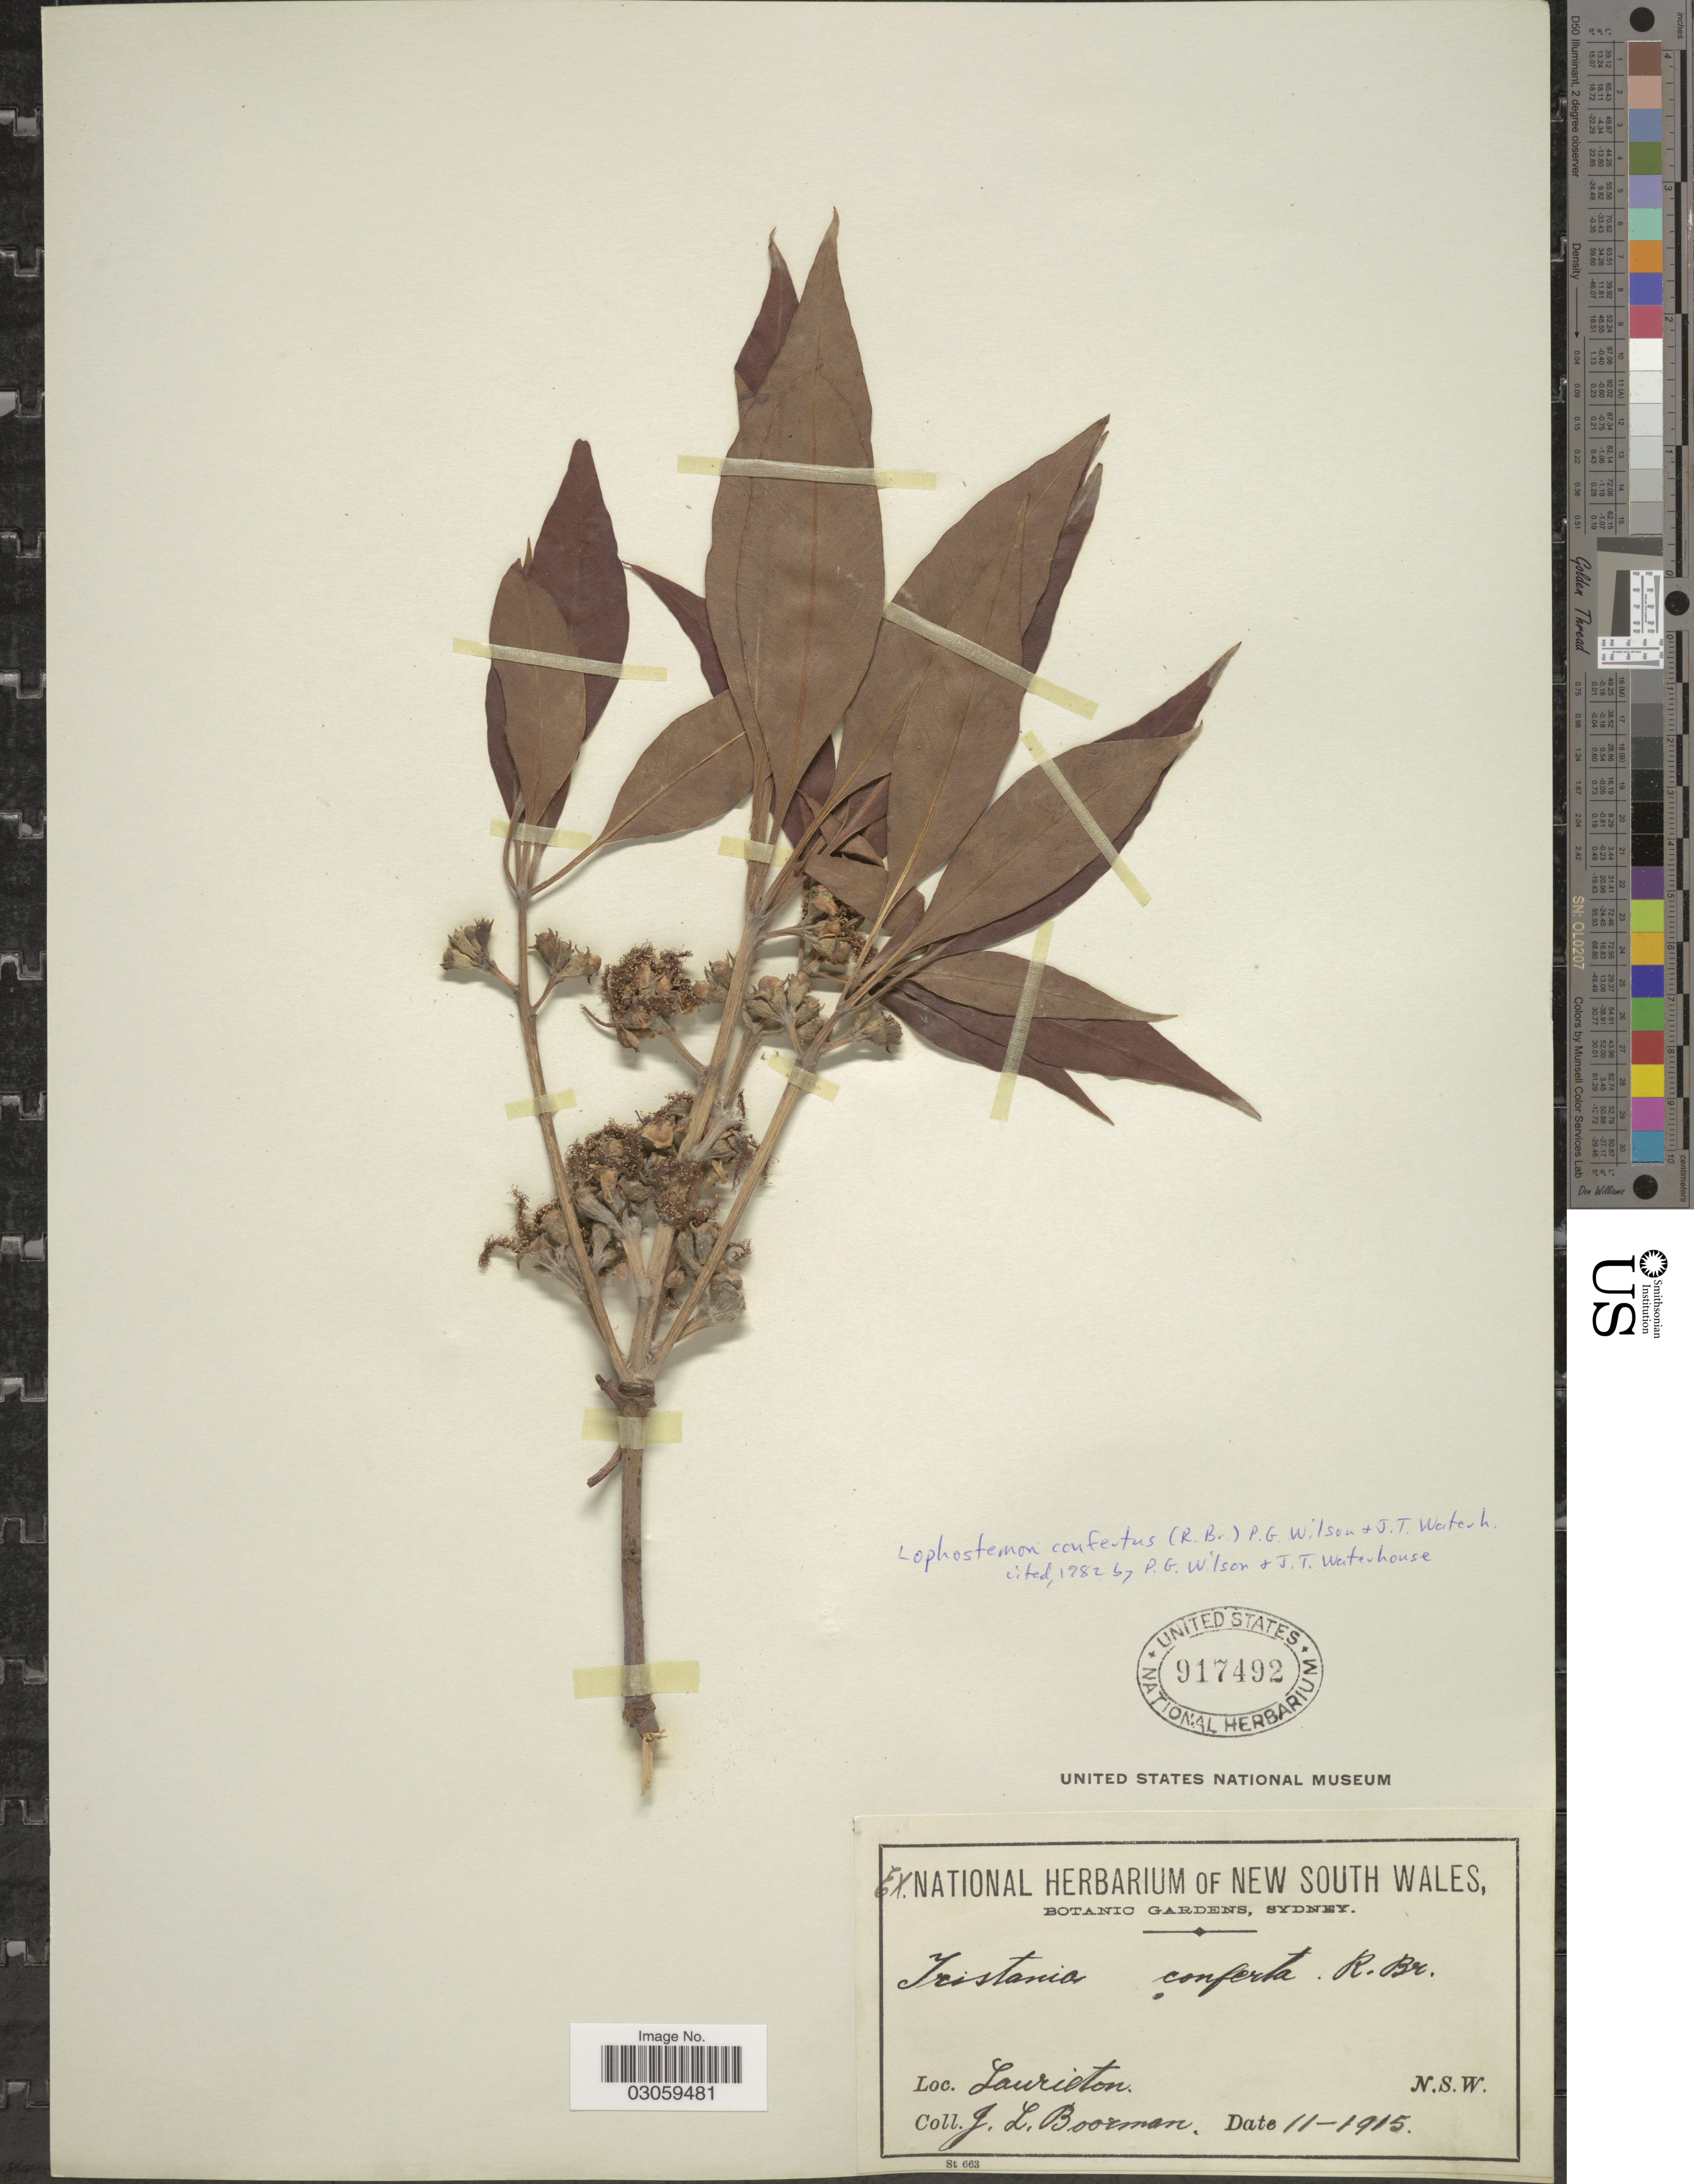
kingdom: Plantae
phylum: Tracheophyta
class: Magnoliopsida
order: Myrtales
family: Myrtaceae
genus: Lophostemon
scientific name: Lophostemon confertus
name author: (R. Br.) P.G. Wilson & J. T. Waterh.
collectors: J. Boorman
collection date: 1915-11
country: Australia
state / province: New South Wales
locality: Laurieton. N.S.W.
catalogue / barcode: US 917492